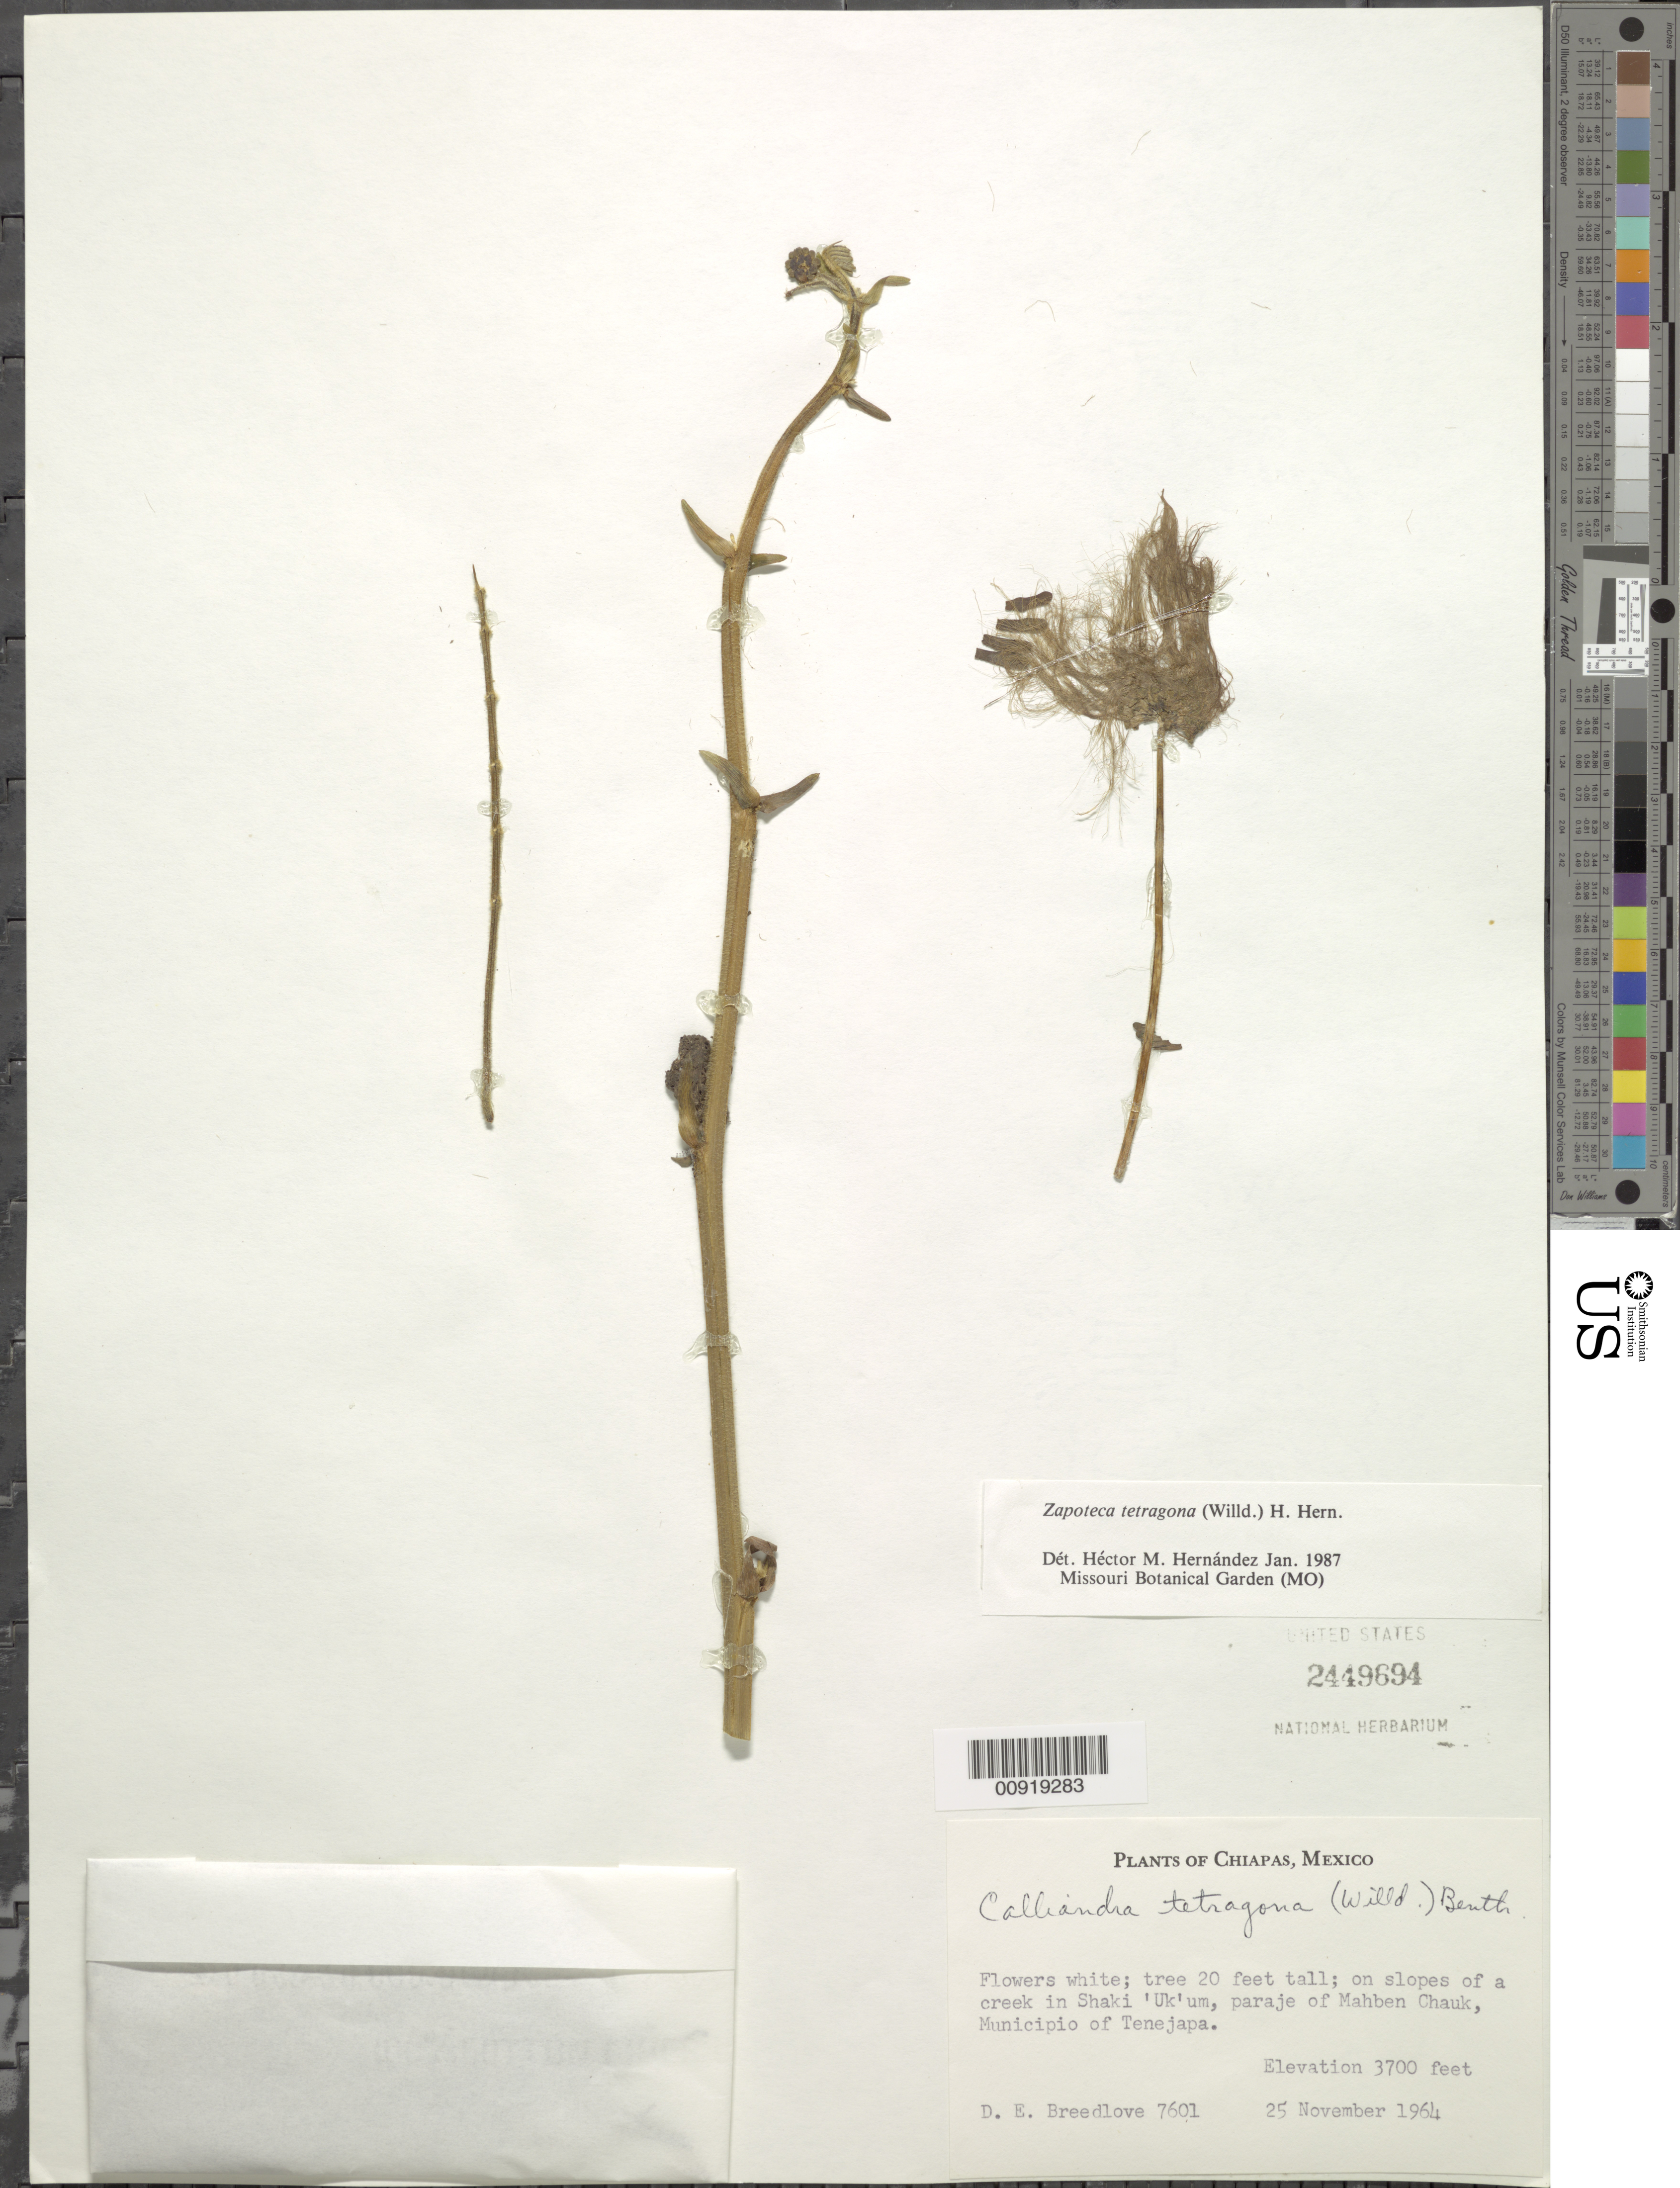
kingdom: Plantae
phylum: Tracheophyta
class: Magnoliopsida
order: Fabales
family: Fabaceae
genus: Zapoteca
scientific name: Zapoteca tetragona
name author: (Willd.) H.M. Hern.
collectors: D. E. Breedlove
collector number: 7601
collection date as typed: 25 Nov 1964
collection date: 1964-11-25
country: Mexico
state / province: Chiapas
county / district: Tenejapa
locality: In Shaki 'Uk'um, paraje of Mahben Chauk, Municipio de Tenejapa, Chiapas.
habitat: On slopes of a creek.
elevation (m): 1128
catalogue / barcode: US 2449694